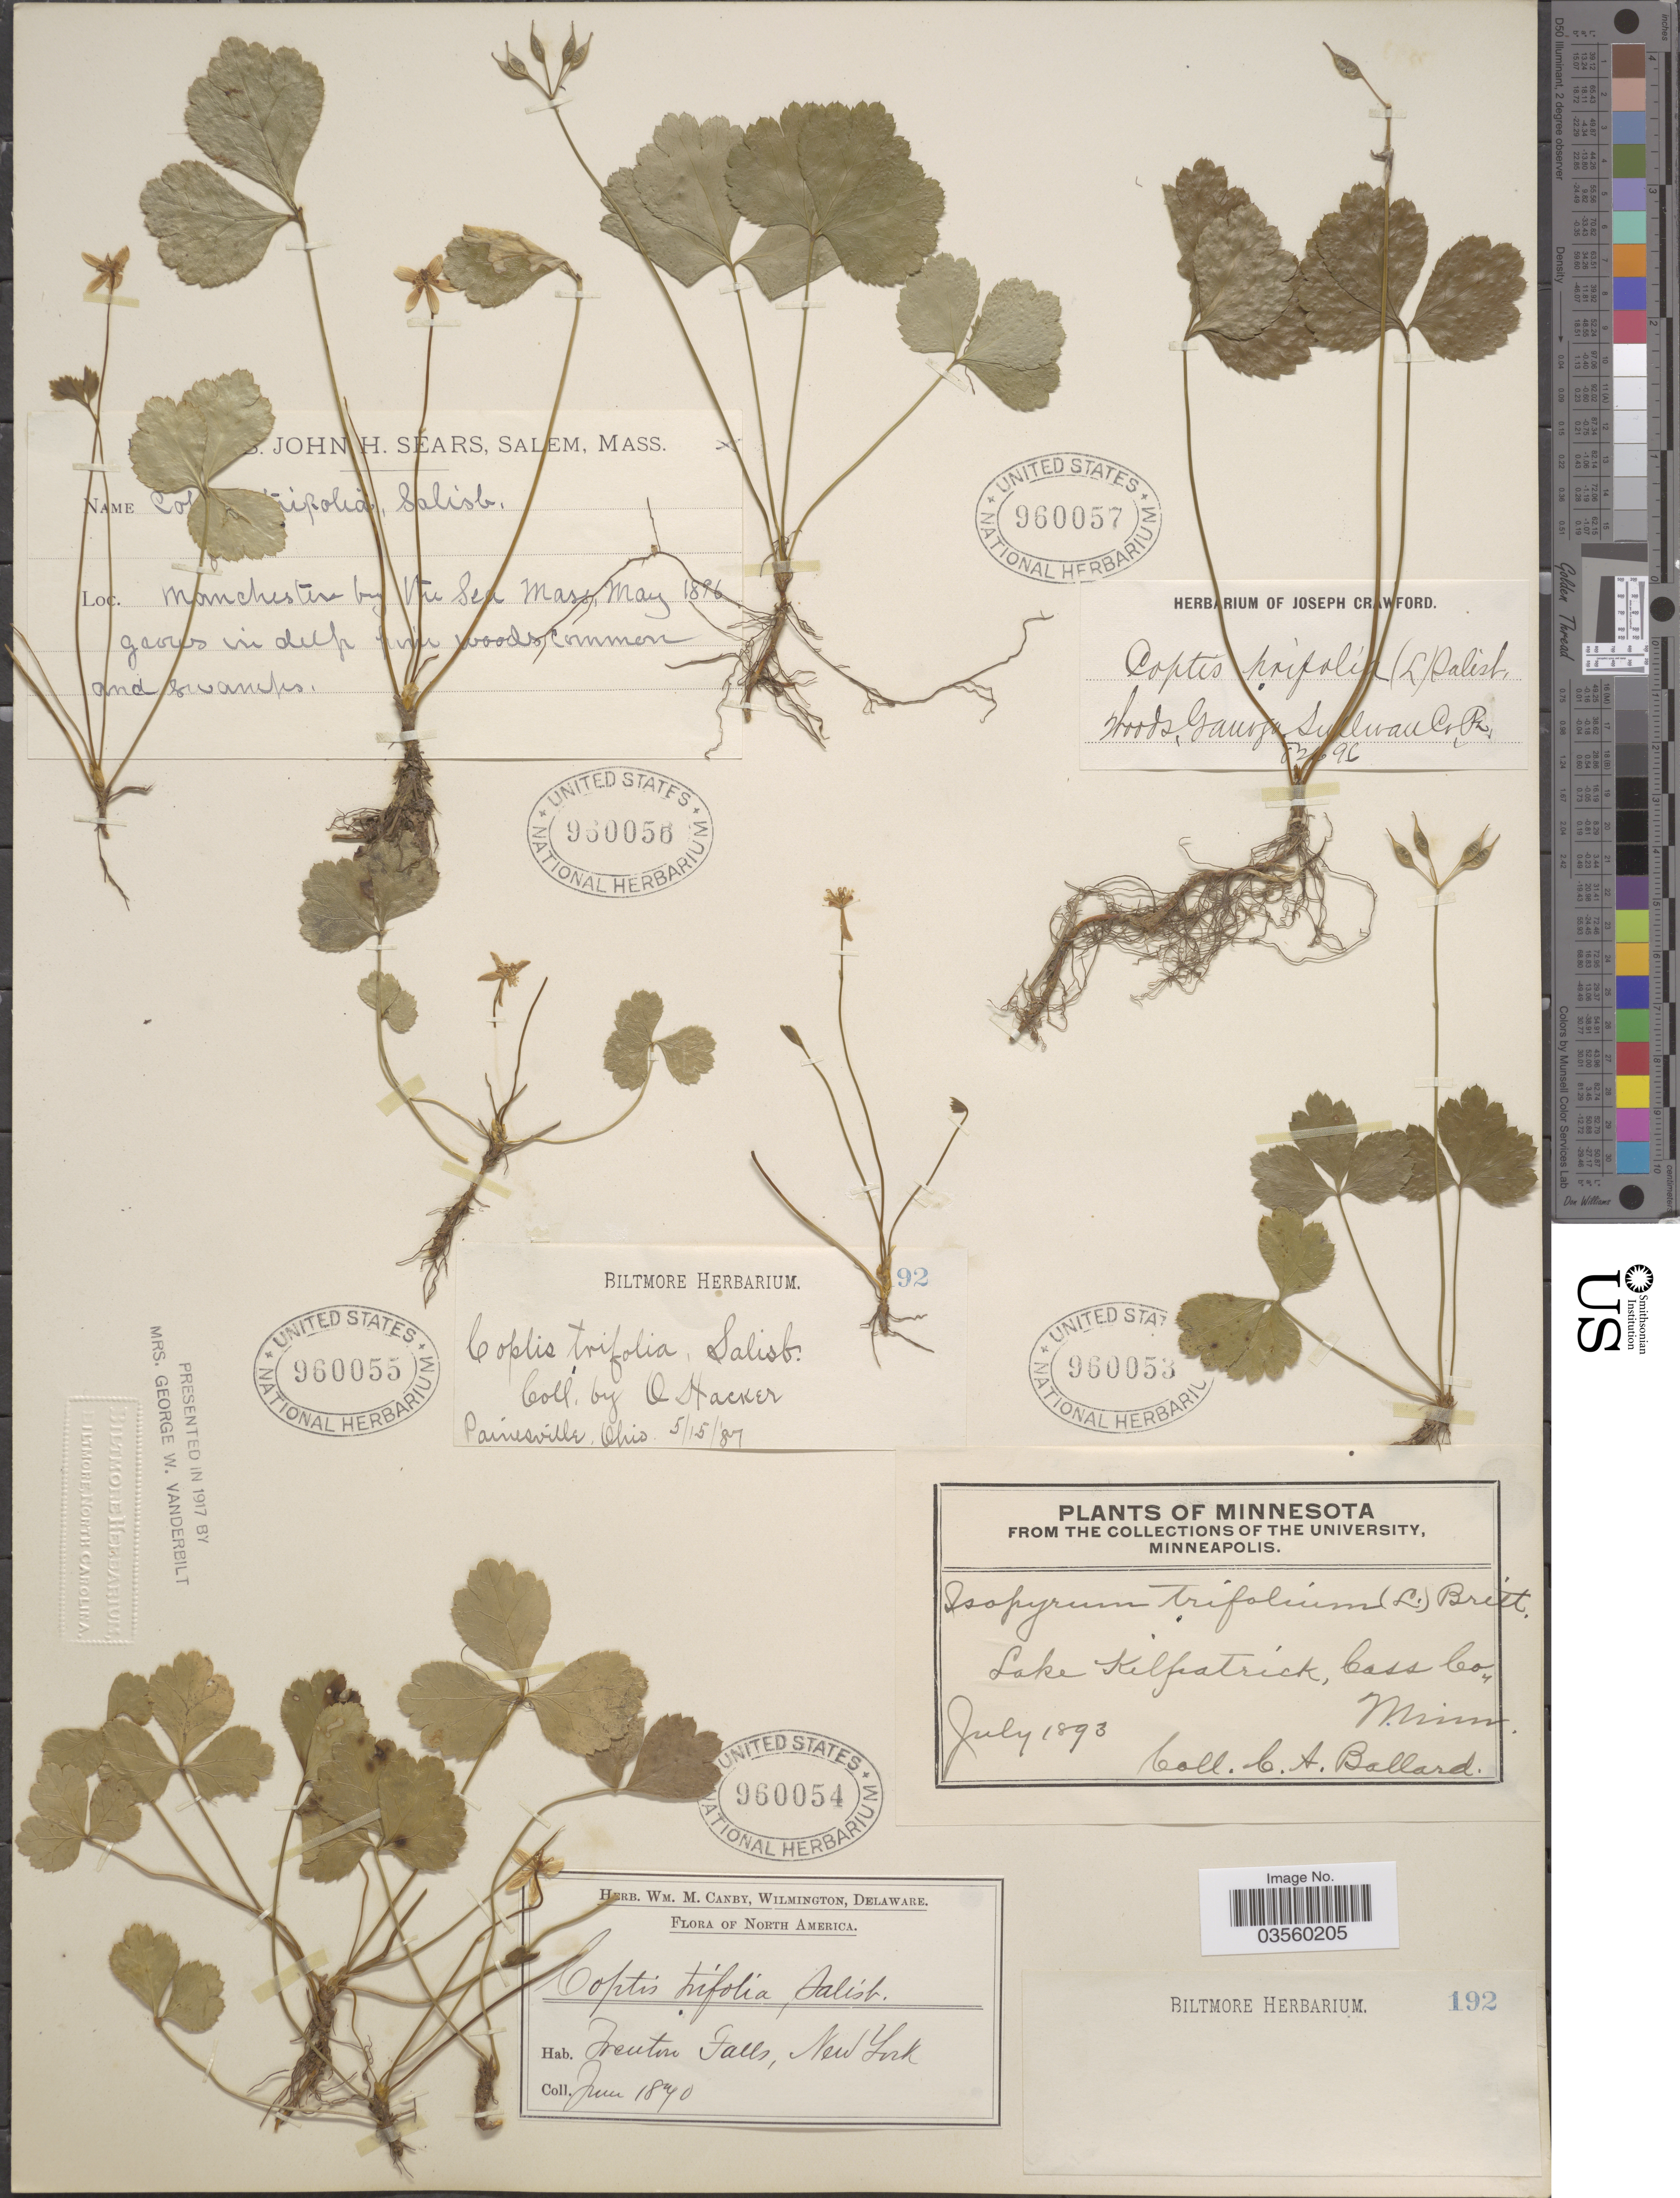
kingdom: Plantae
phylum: Tracheophyta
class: Magnoliopsida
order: Ranunculales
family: Ranunculaceae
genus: Coptis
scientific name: Coptis trifolia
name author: (L.) Salisb.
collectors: ex herb. W.M. Canby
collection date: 1890-06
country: United States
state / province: New York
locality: Trenton Falls.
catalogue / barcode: US 960054-2